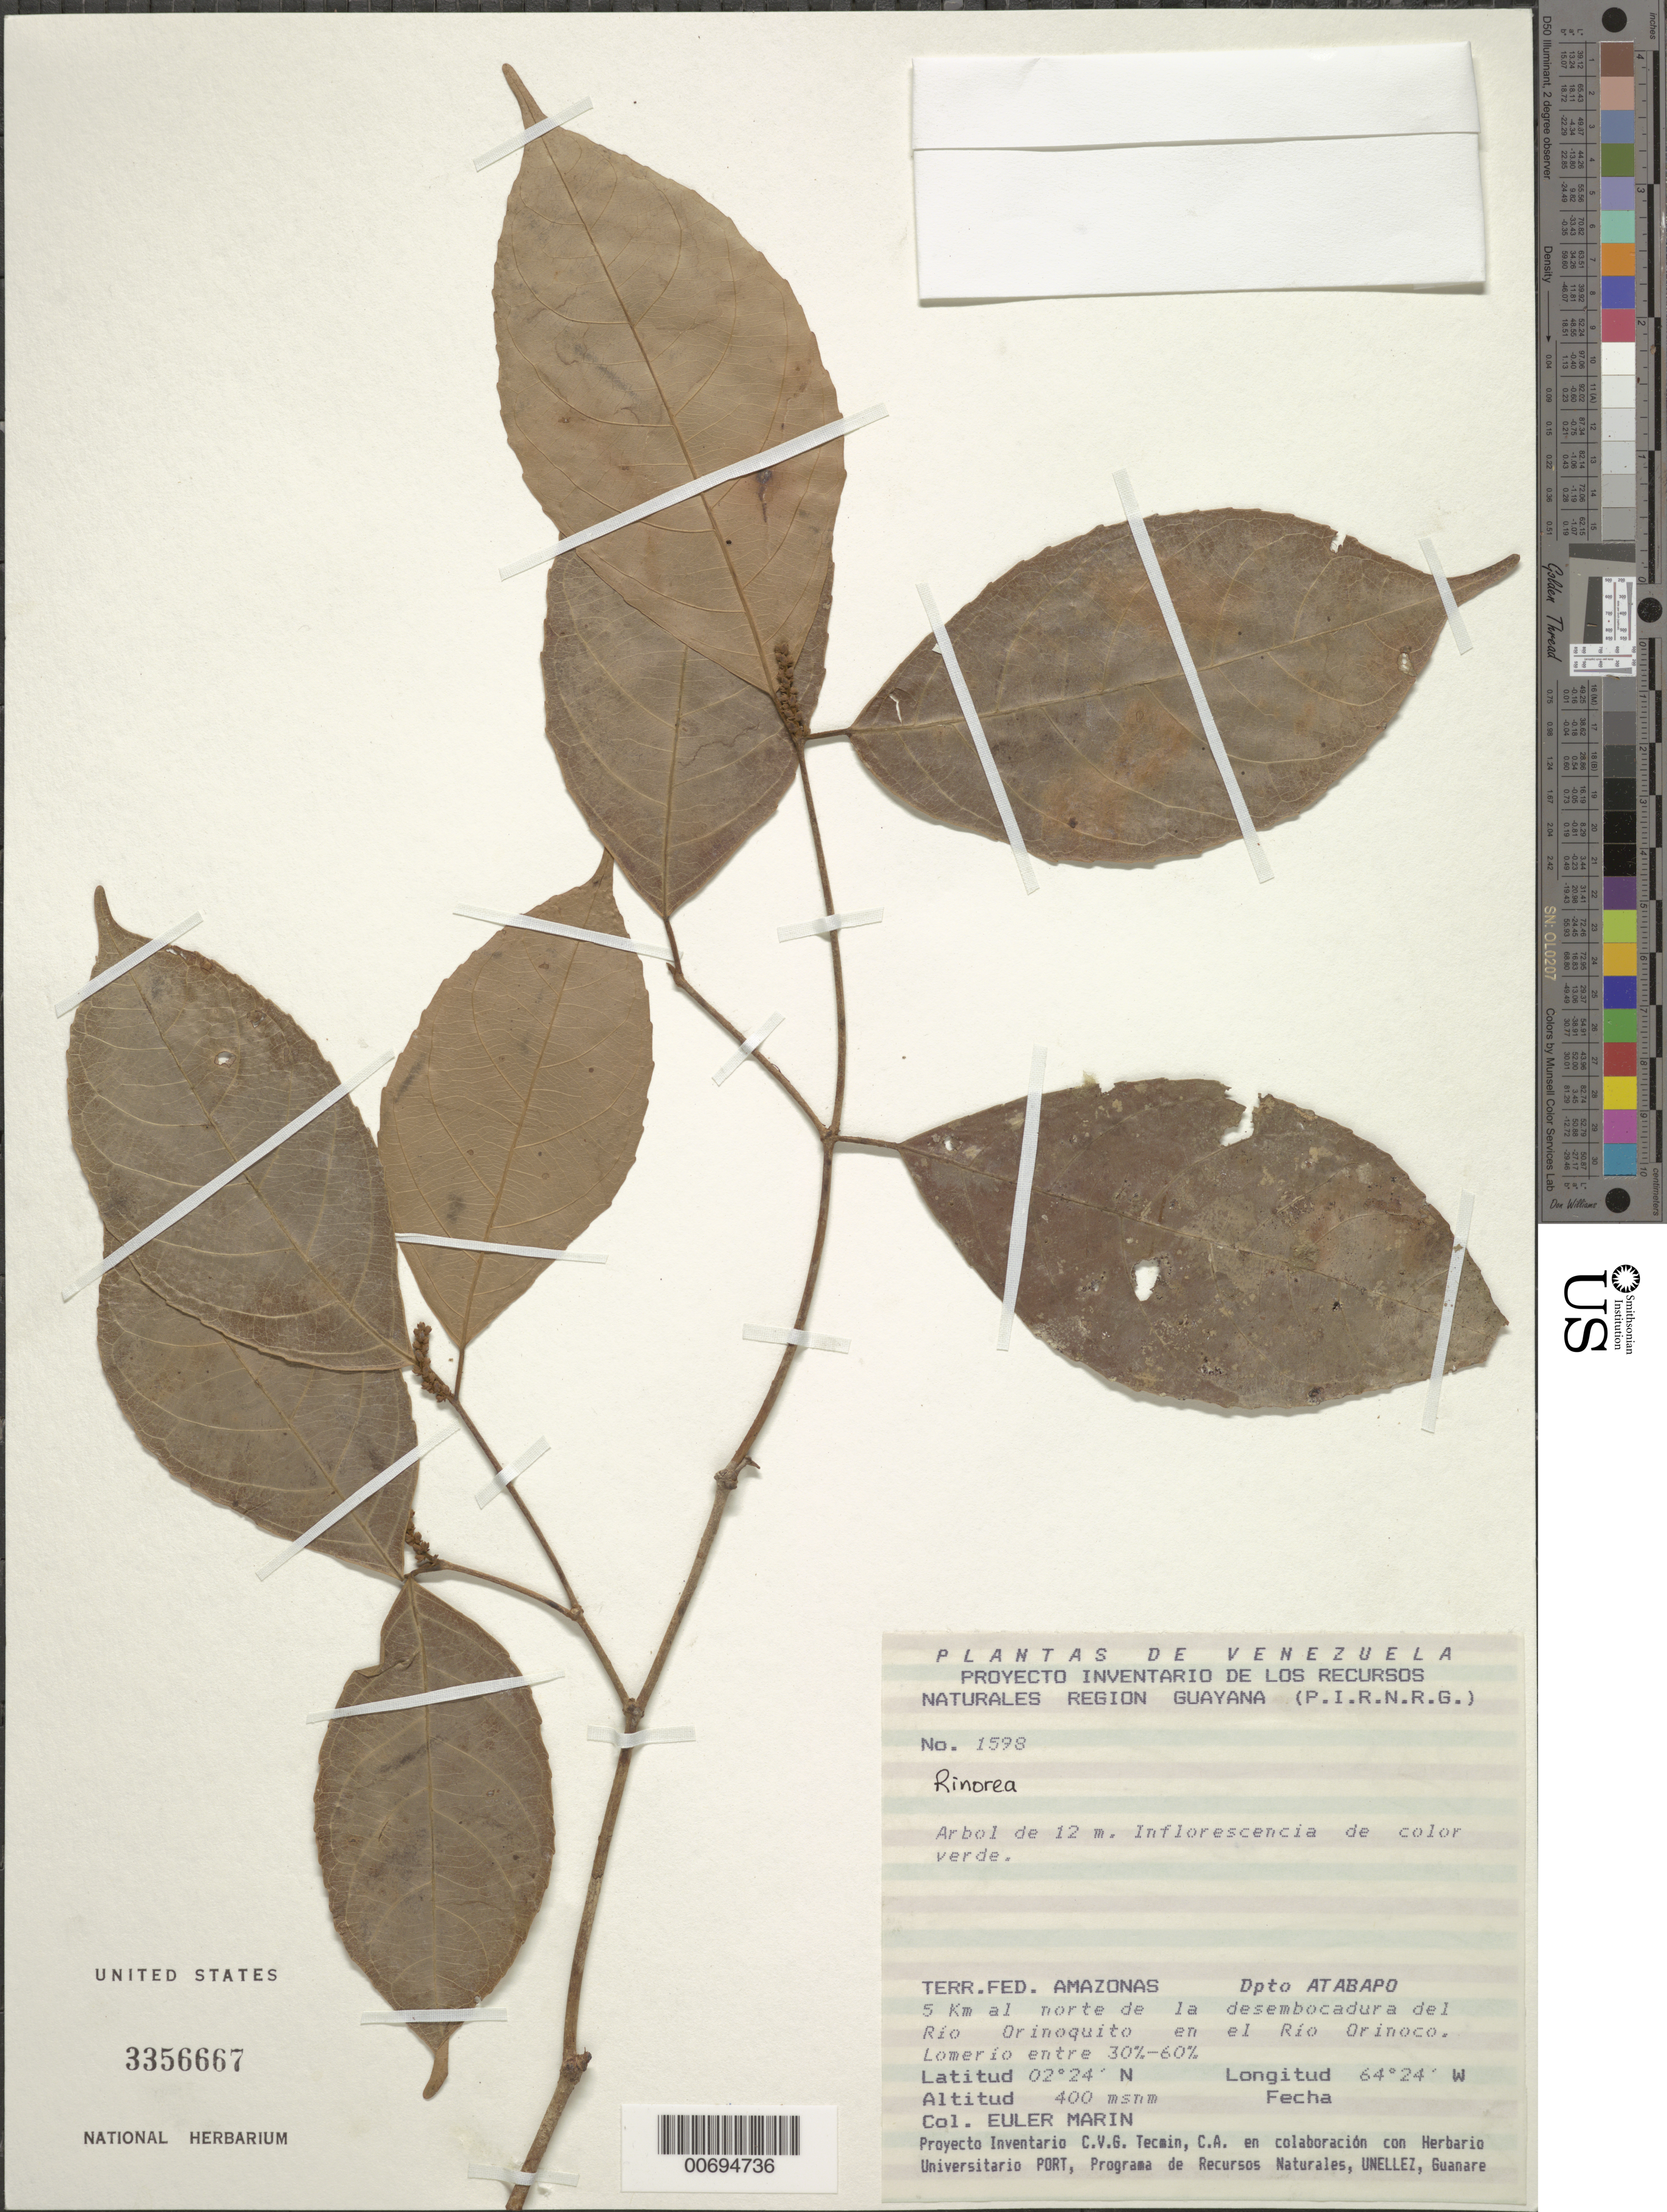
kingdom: Plantae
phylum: Tracheophyta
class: Magnoliopsida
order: Malpighiales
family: Violaceae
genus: Rinorea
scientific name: Rinorea sp.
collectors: E. Marin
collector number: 1598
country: Venezuela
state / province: Amazonas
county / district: Atabapo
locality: Río Orinoquito & Río Orinoco, 5 km N of junction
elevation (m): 400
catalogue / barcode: US 3356667